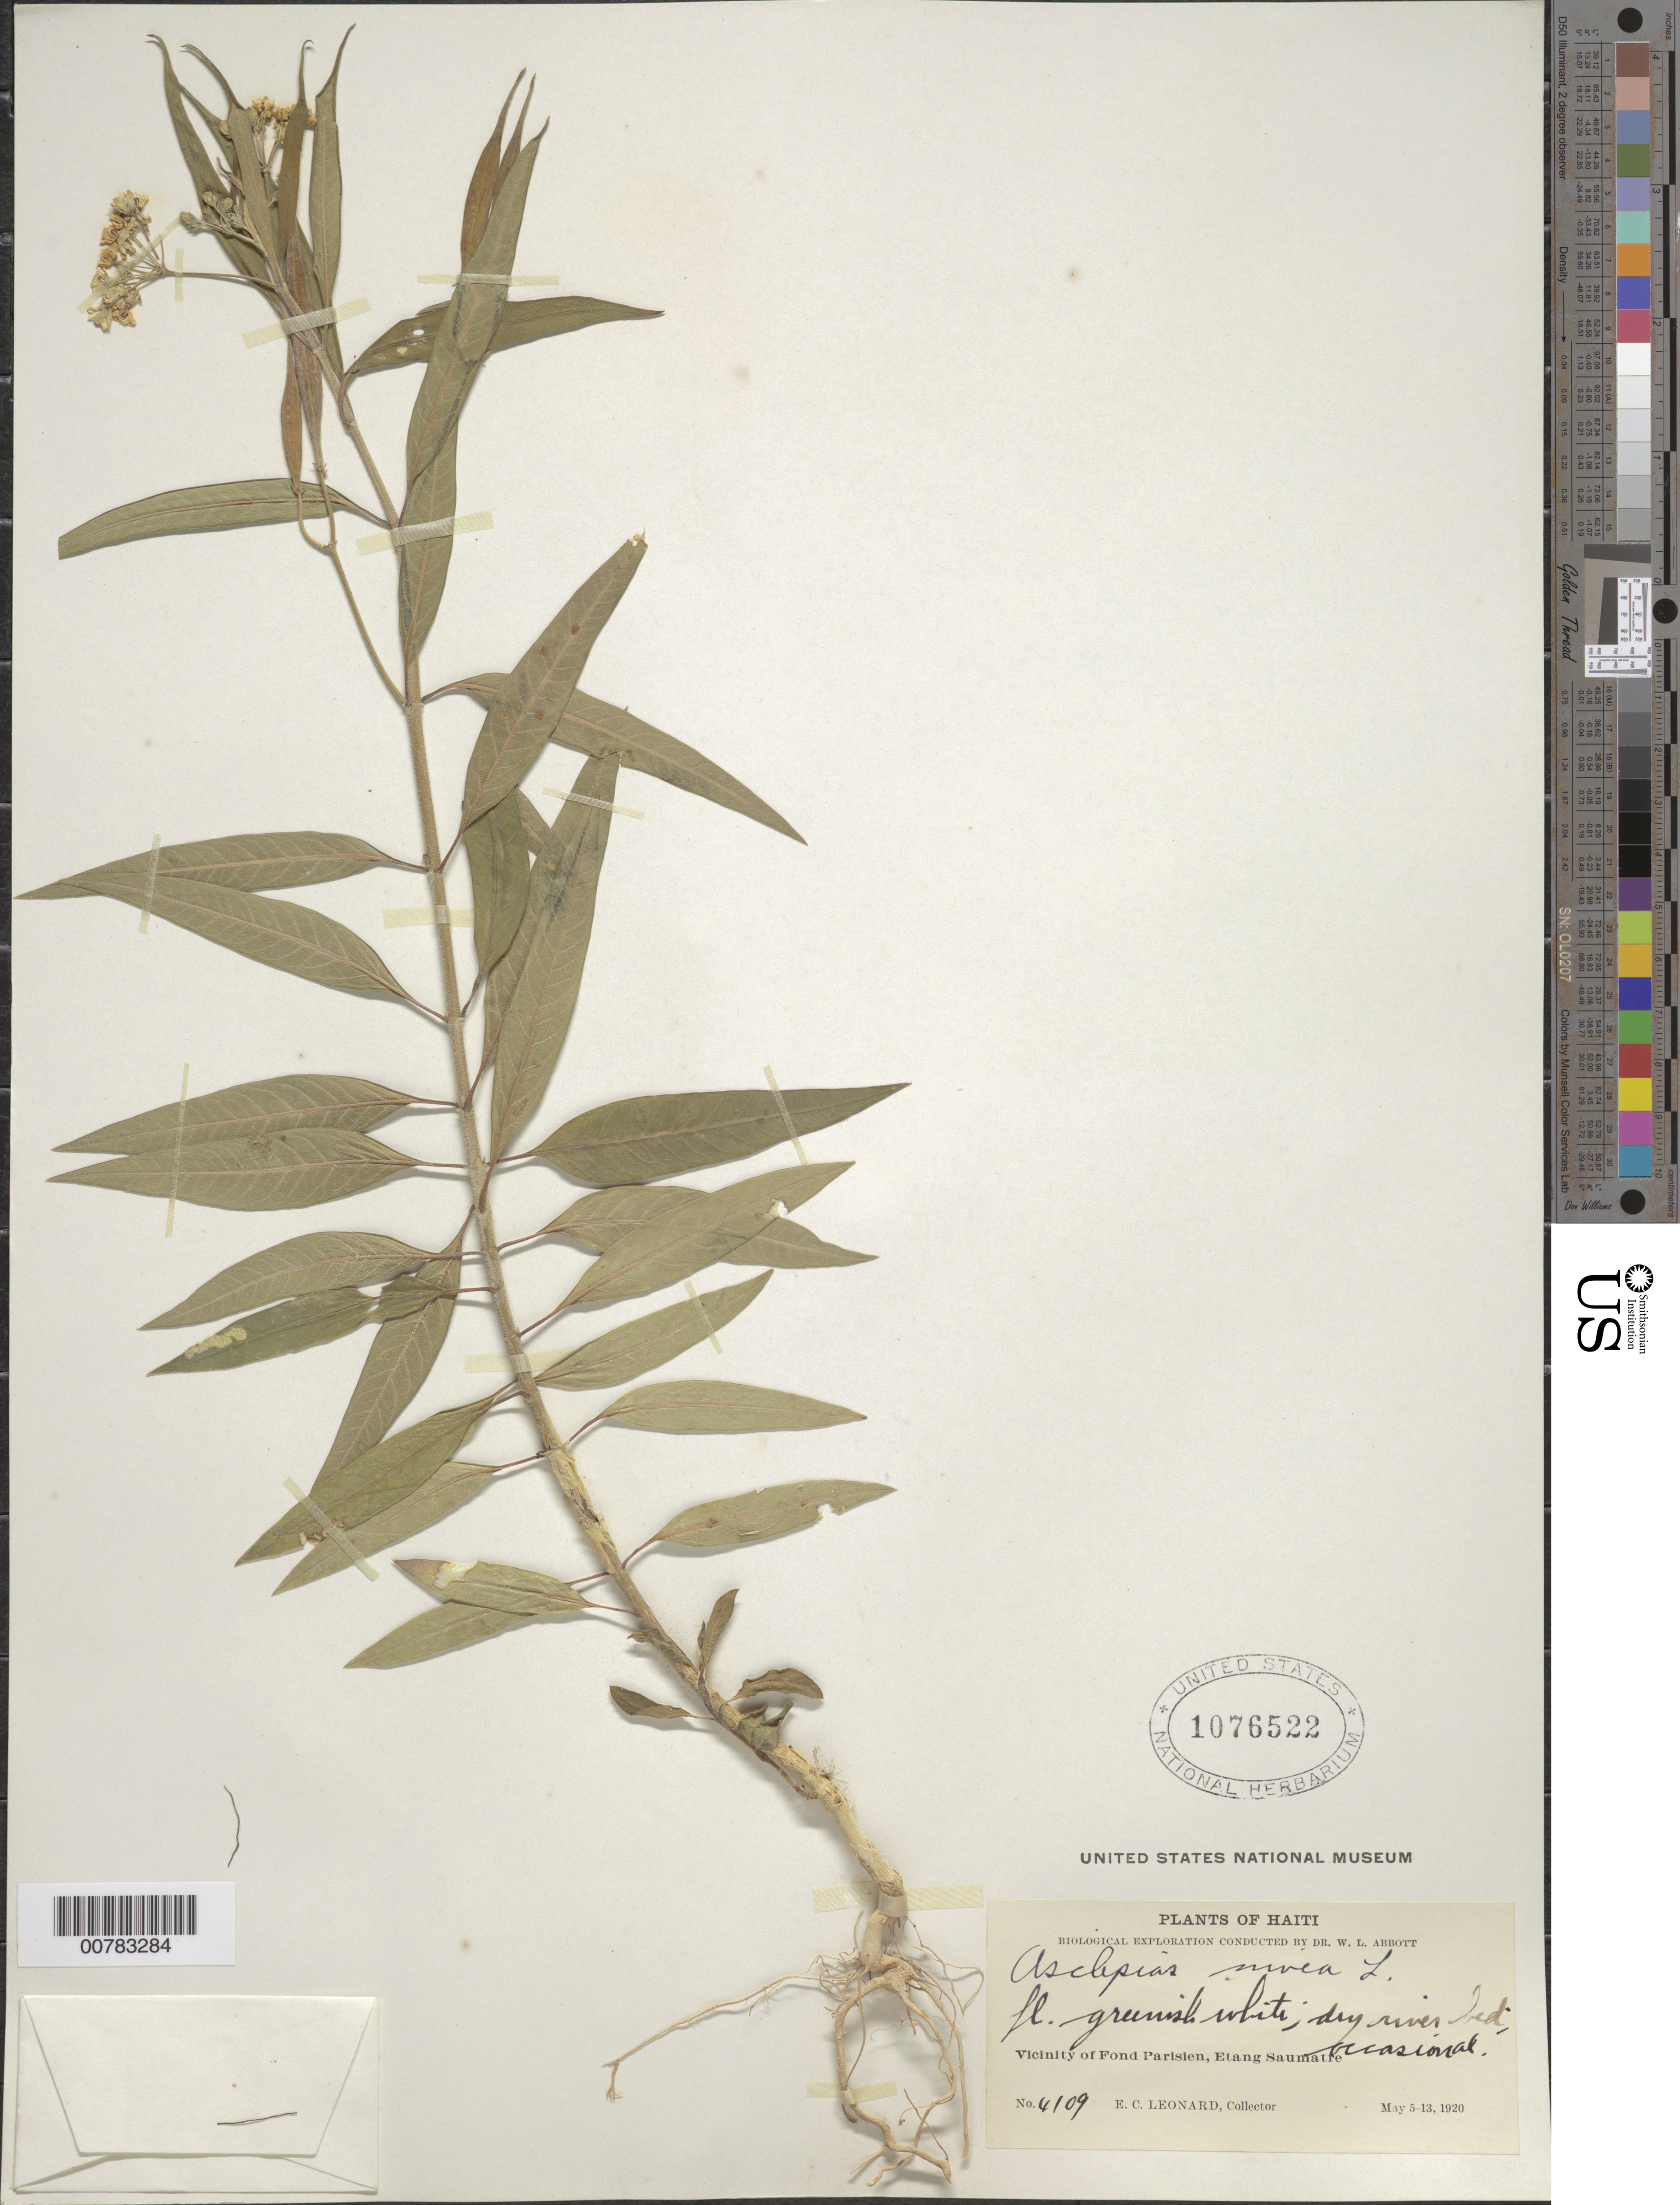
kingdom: Plantae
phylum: Tracheophyta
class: Magnoliopsida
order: Gentianales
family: Apocynaceae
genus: Asclepias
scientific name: Asclepias nivea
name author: L.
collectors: E. C. Leonard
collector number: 4109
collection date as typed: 05 May 1920 to 13 May 1920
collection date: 1920-05-05/1920-05-13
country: Haiti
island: Hispaniola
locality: Etang Saumatre, vicinity of Fond Parisien.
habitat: Dry river bed.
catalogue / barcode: US 1076522